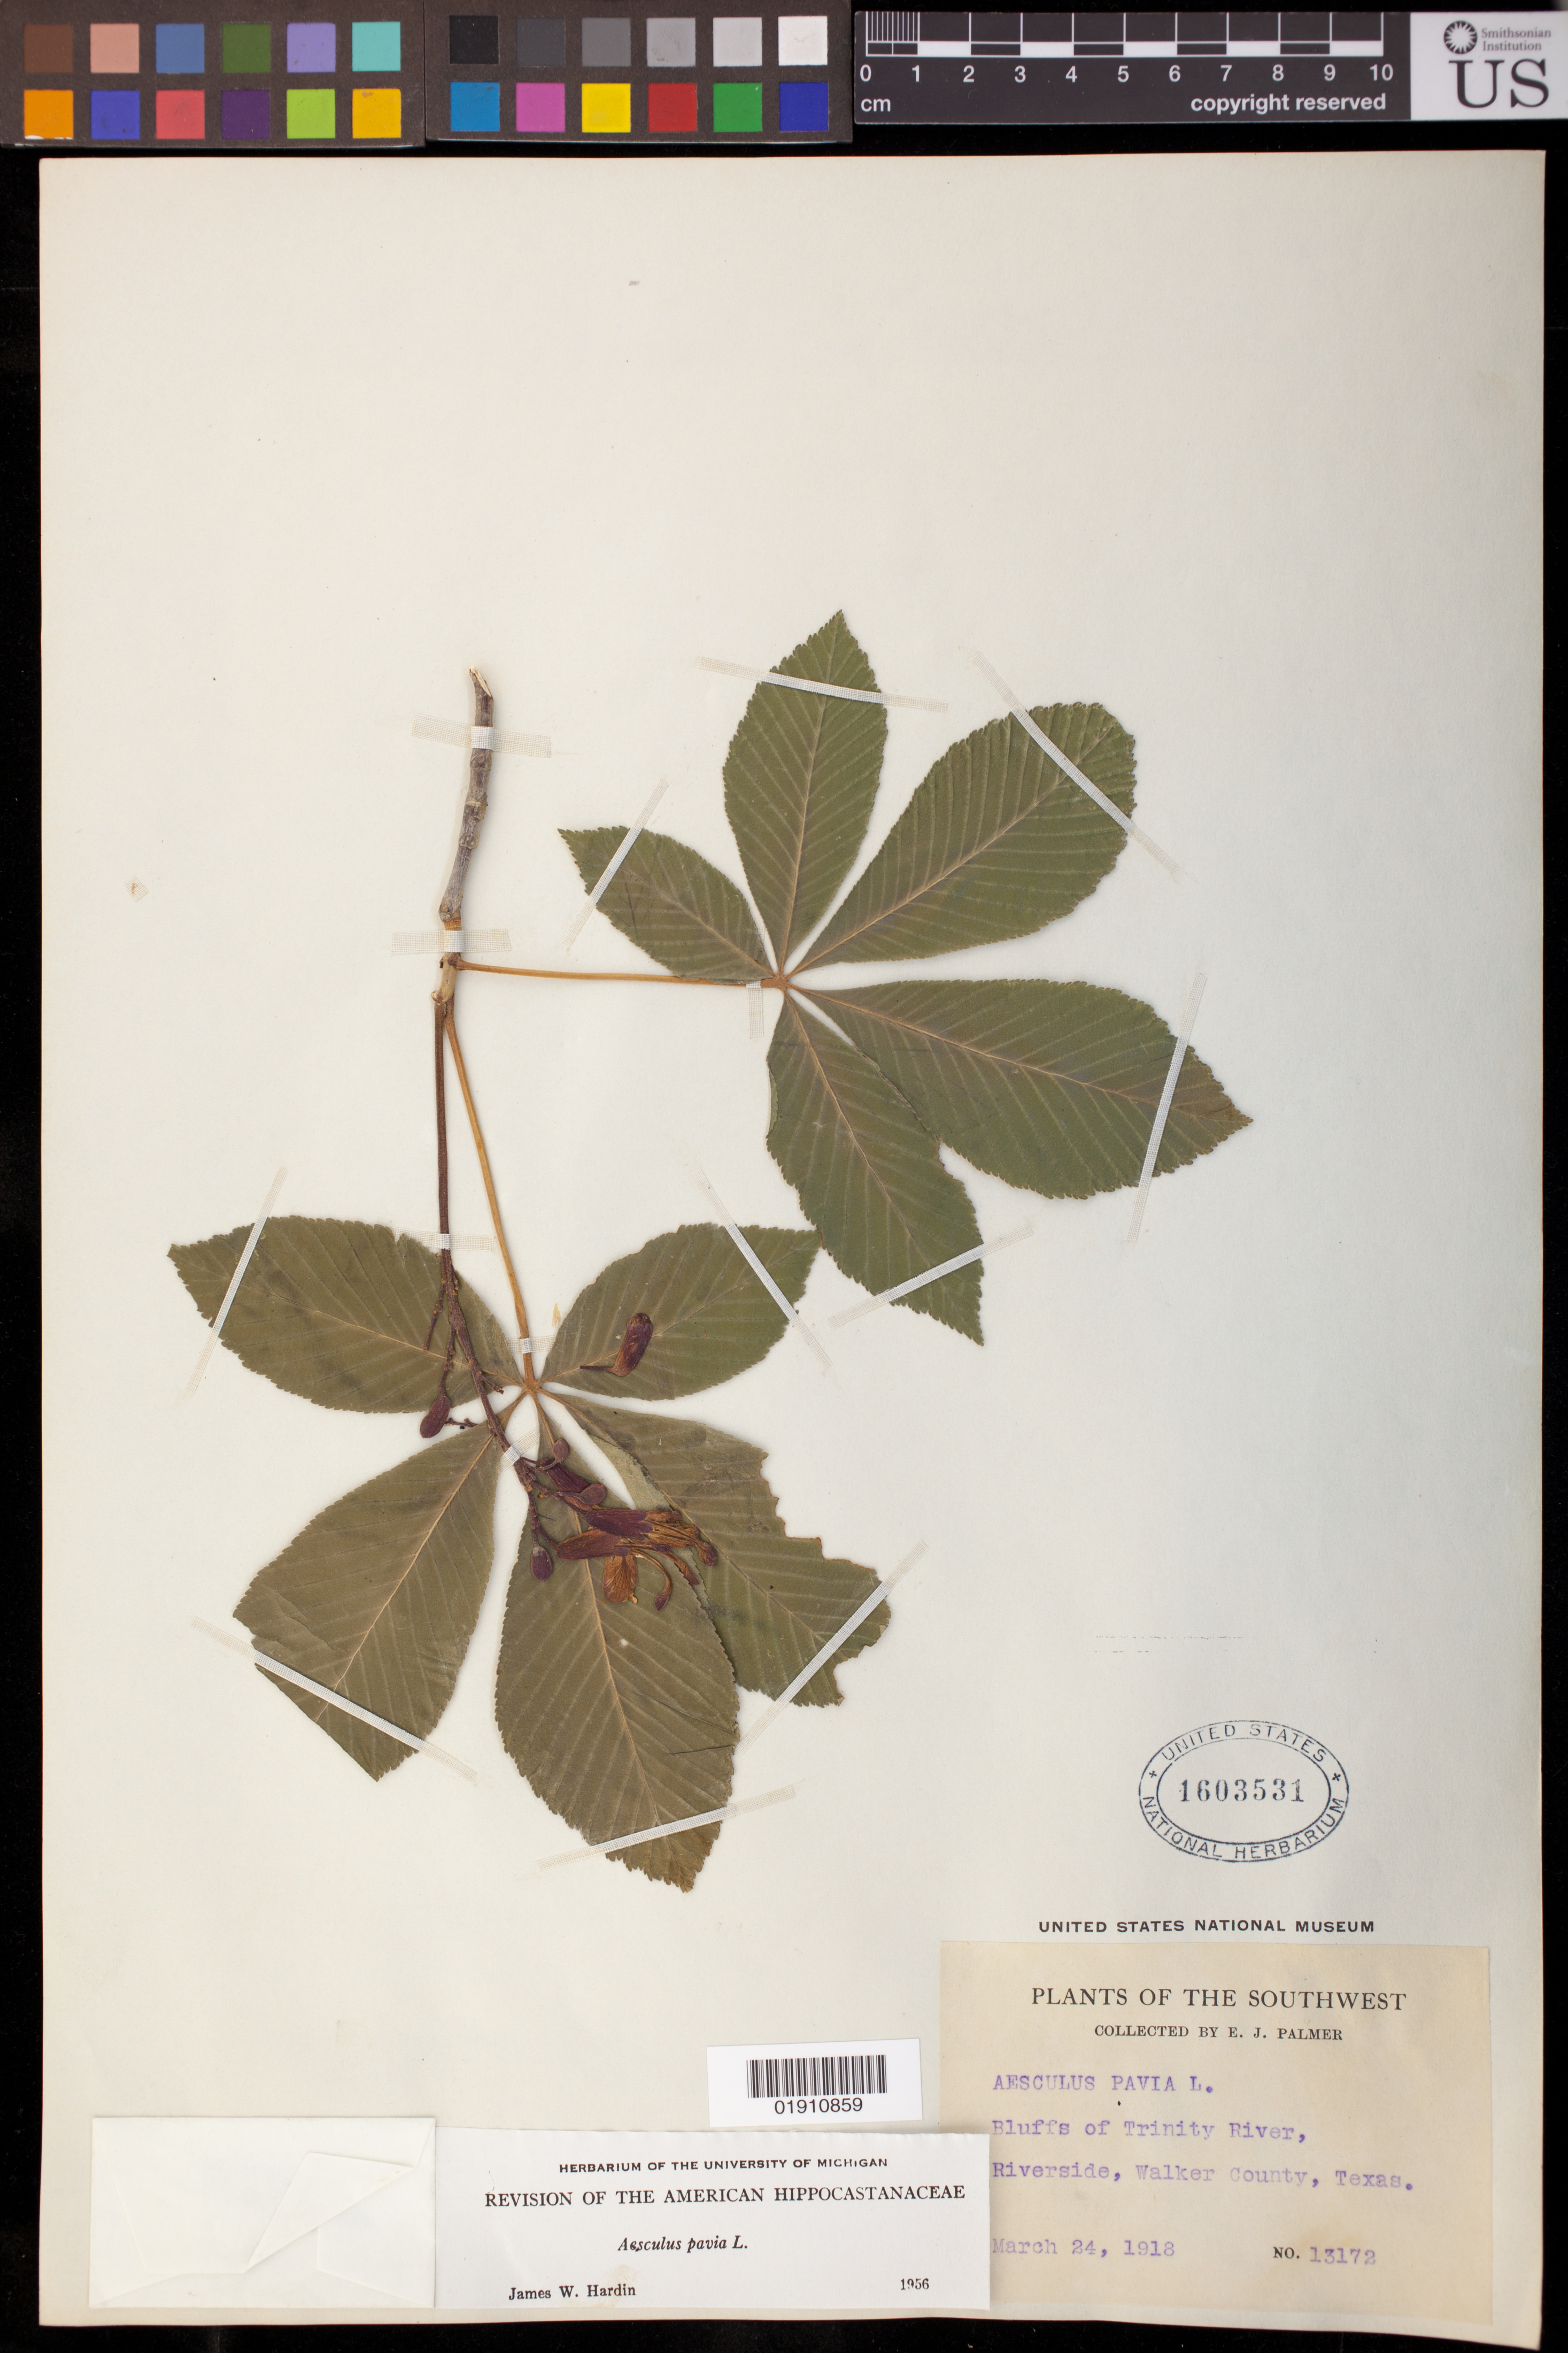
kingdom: Plantae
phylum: Tracheophyta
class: Magnoliopsida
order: Sapindales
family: Sapindaceae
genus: Aesculus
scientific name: Aesculus pavia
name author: L.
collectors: E. J. Palmer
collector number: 13172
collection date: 1918-03-24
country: United States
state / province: Texas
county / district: Walker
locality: Bluffs of Trinity River, Riverside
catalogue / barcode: US 1603531